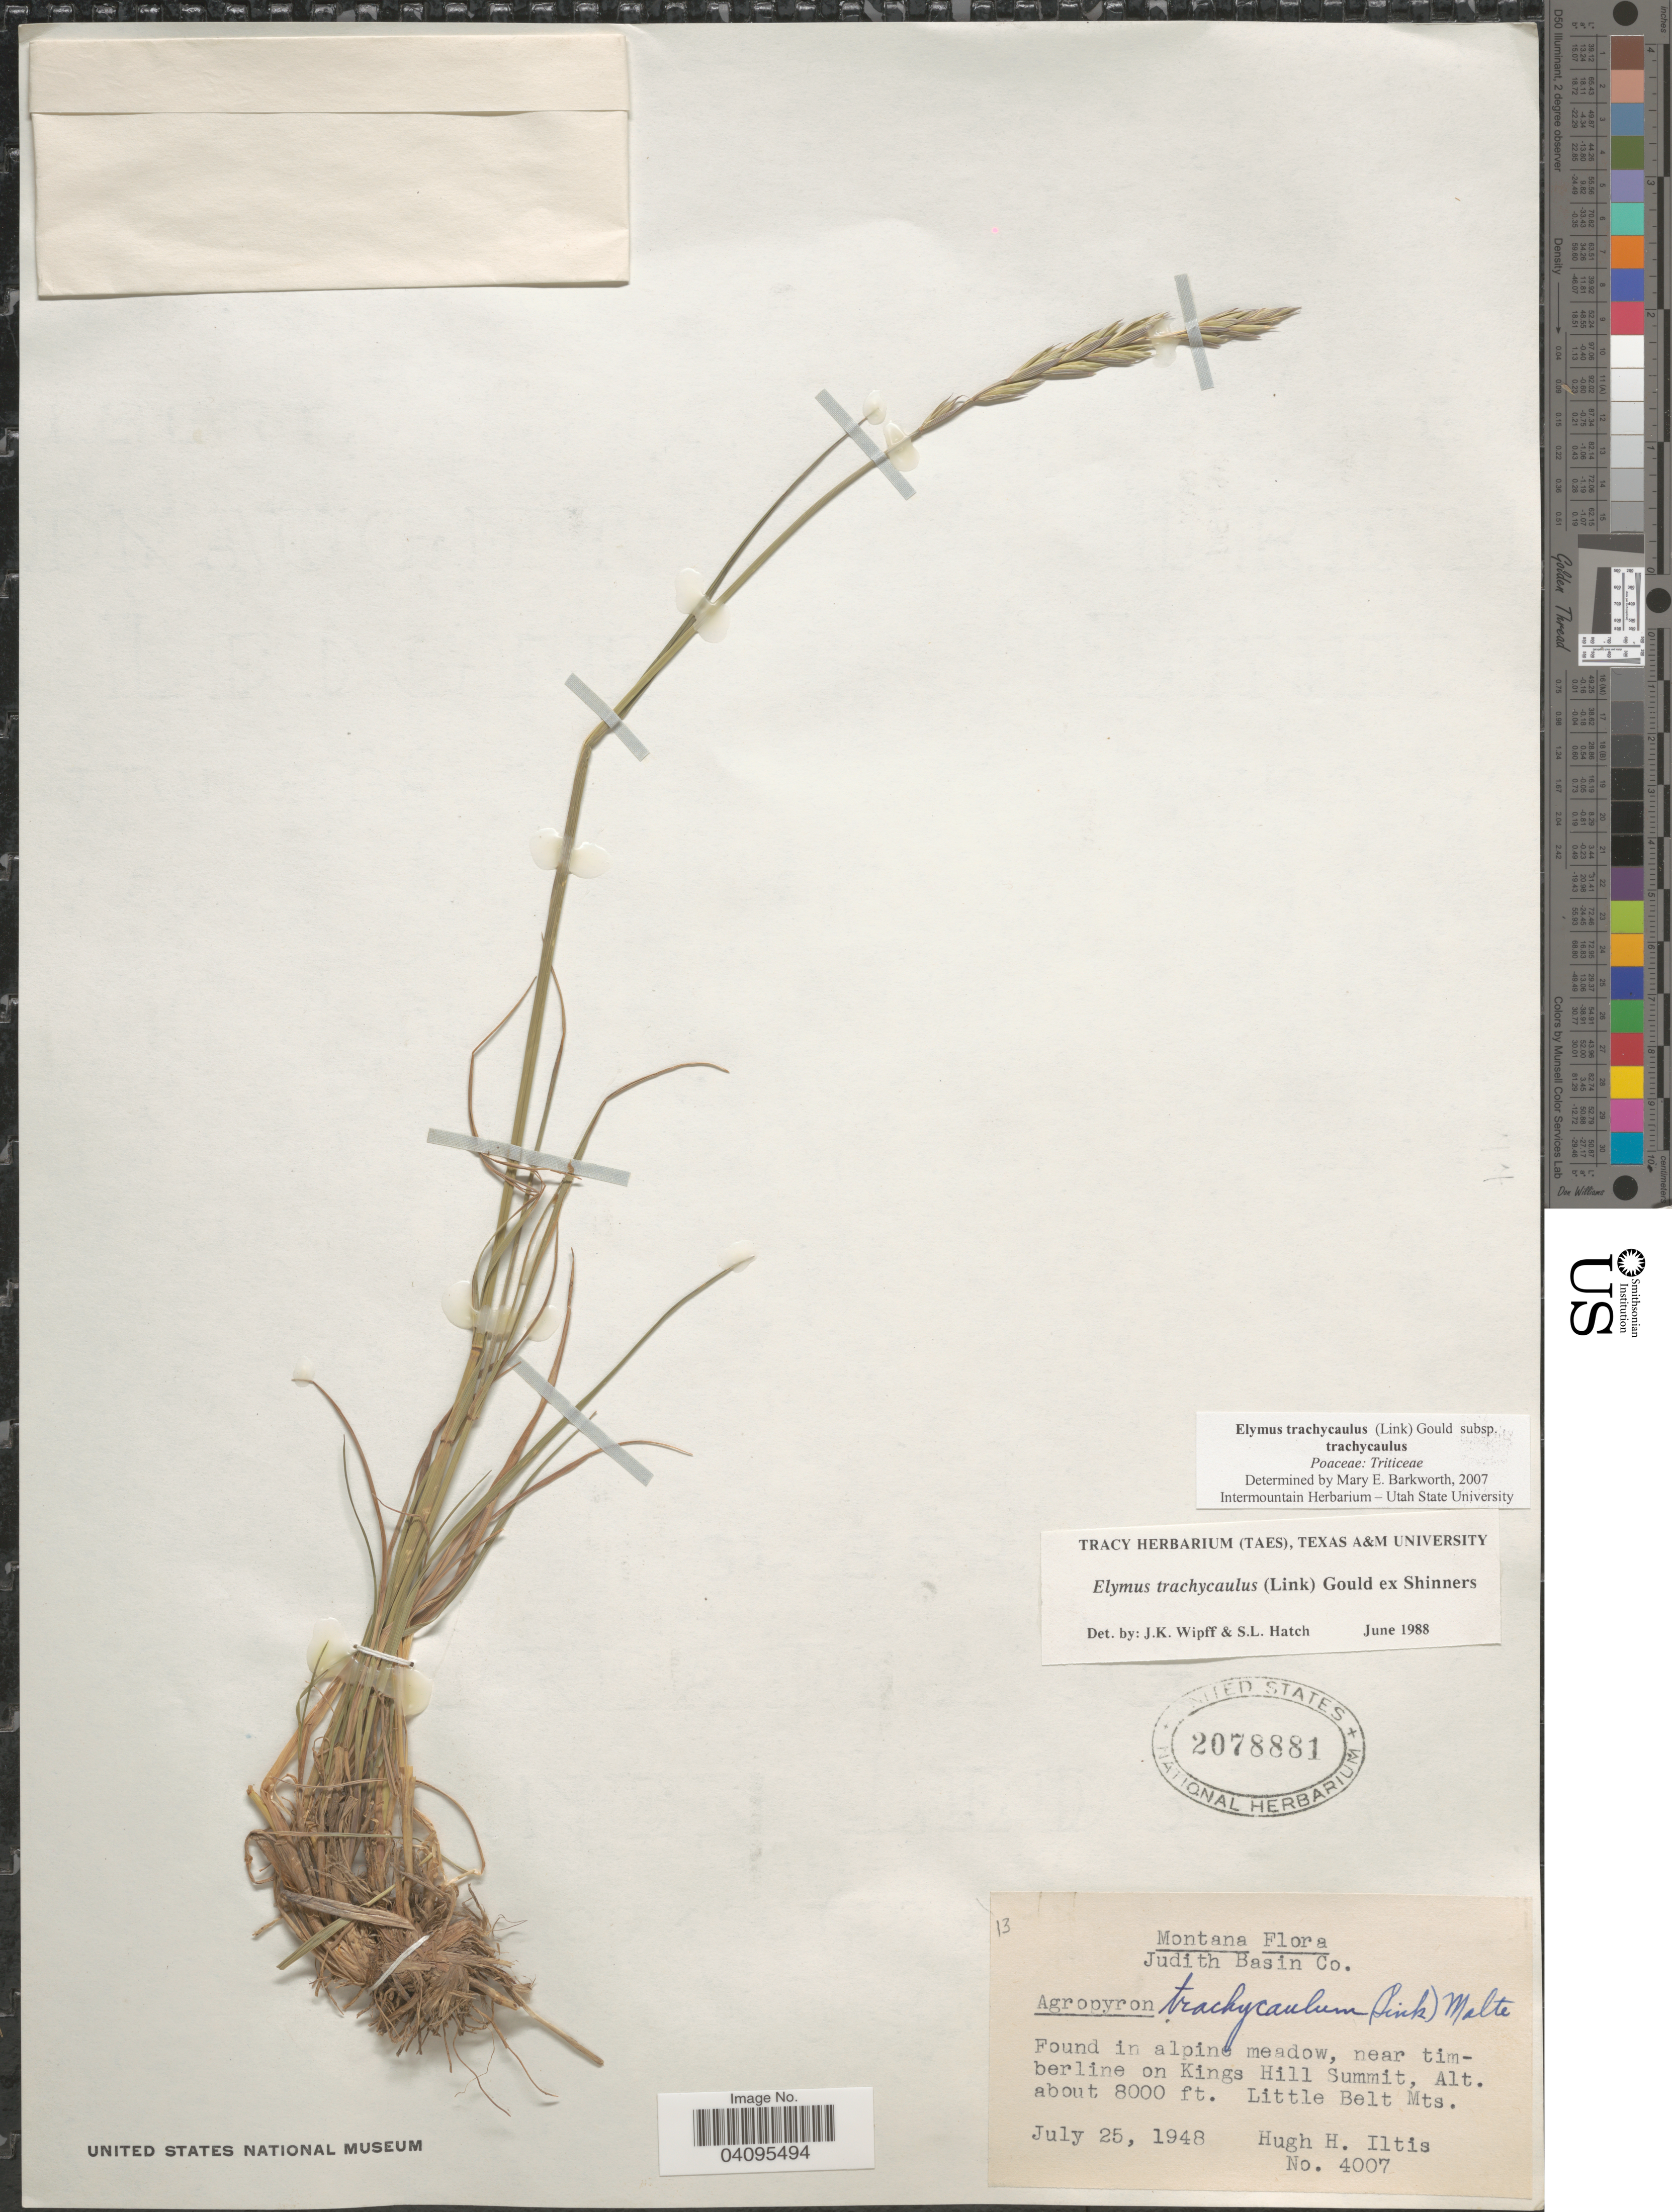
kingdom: Plantae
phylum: Tracheophyta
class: Liliopsida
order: Poales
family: Poaceae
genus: Elymus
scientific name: Elymus trachycaulus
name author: (Link) Gould ex Shinners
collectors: H. H. Iltis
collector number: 4007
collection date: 1948-07-25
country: United States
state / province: Minnesota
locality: Judith Basin Co. Near timberline on Kings Hill Summit. Little Belt Mts.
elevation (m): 2438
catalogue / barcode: US 2078881